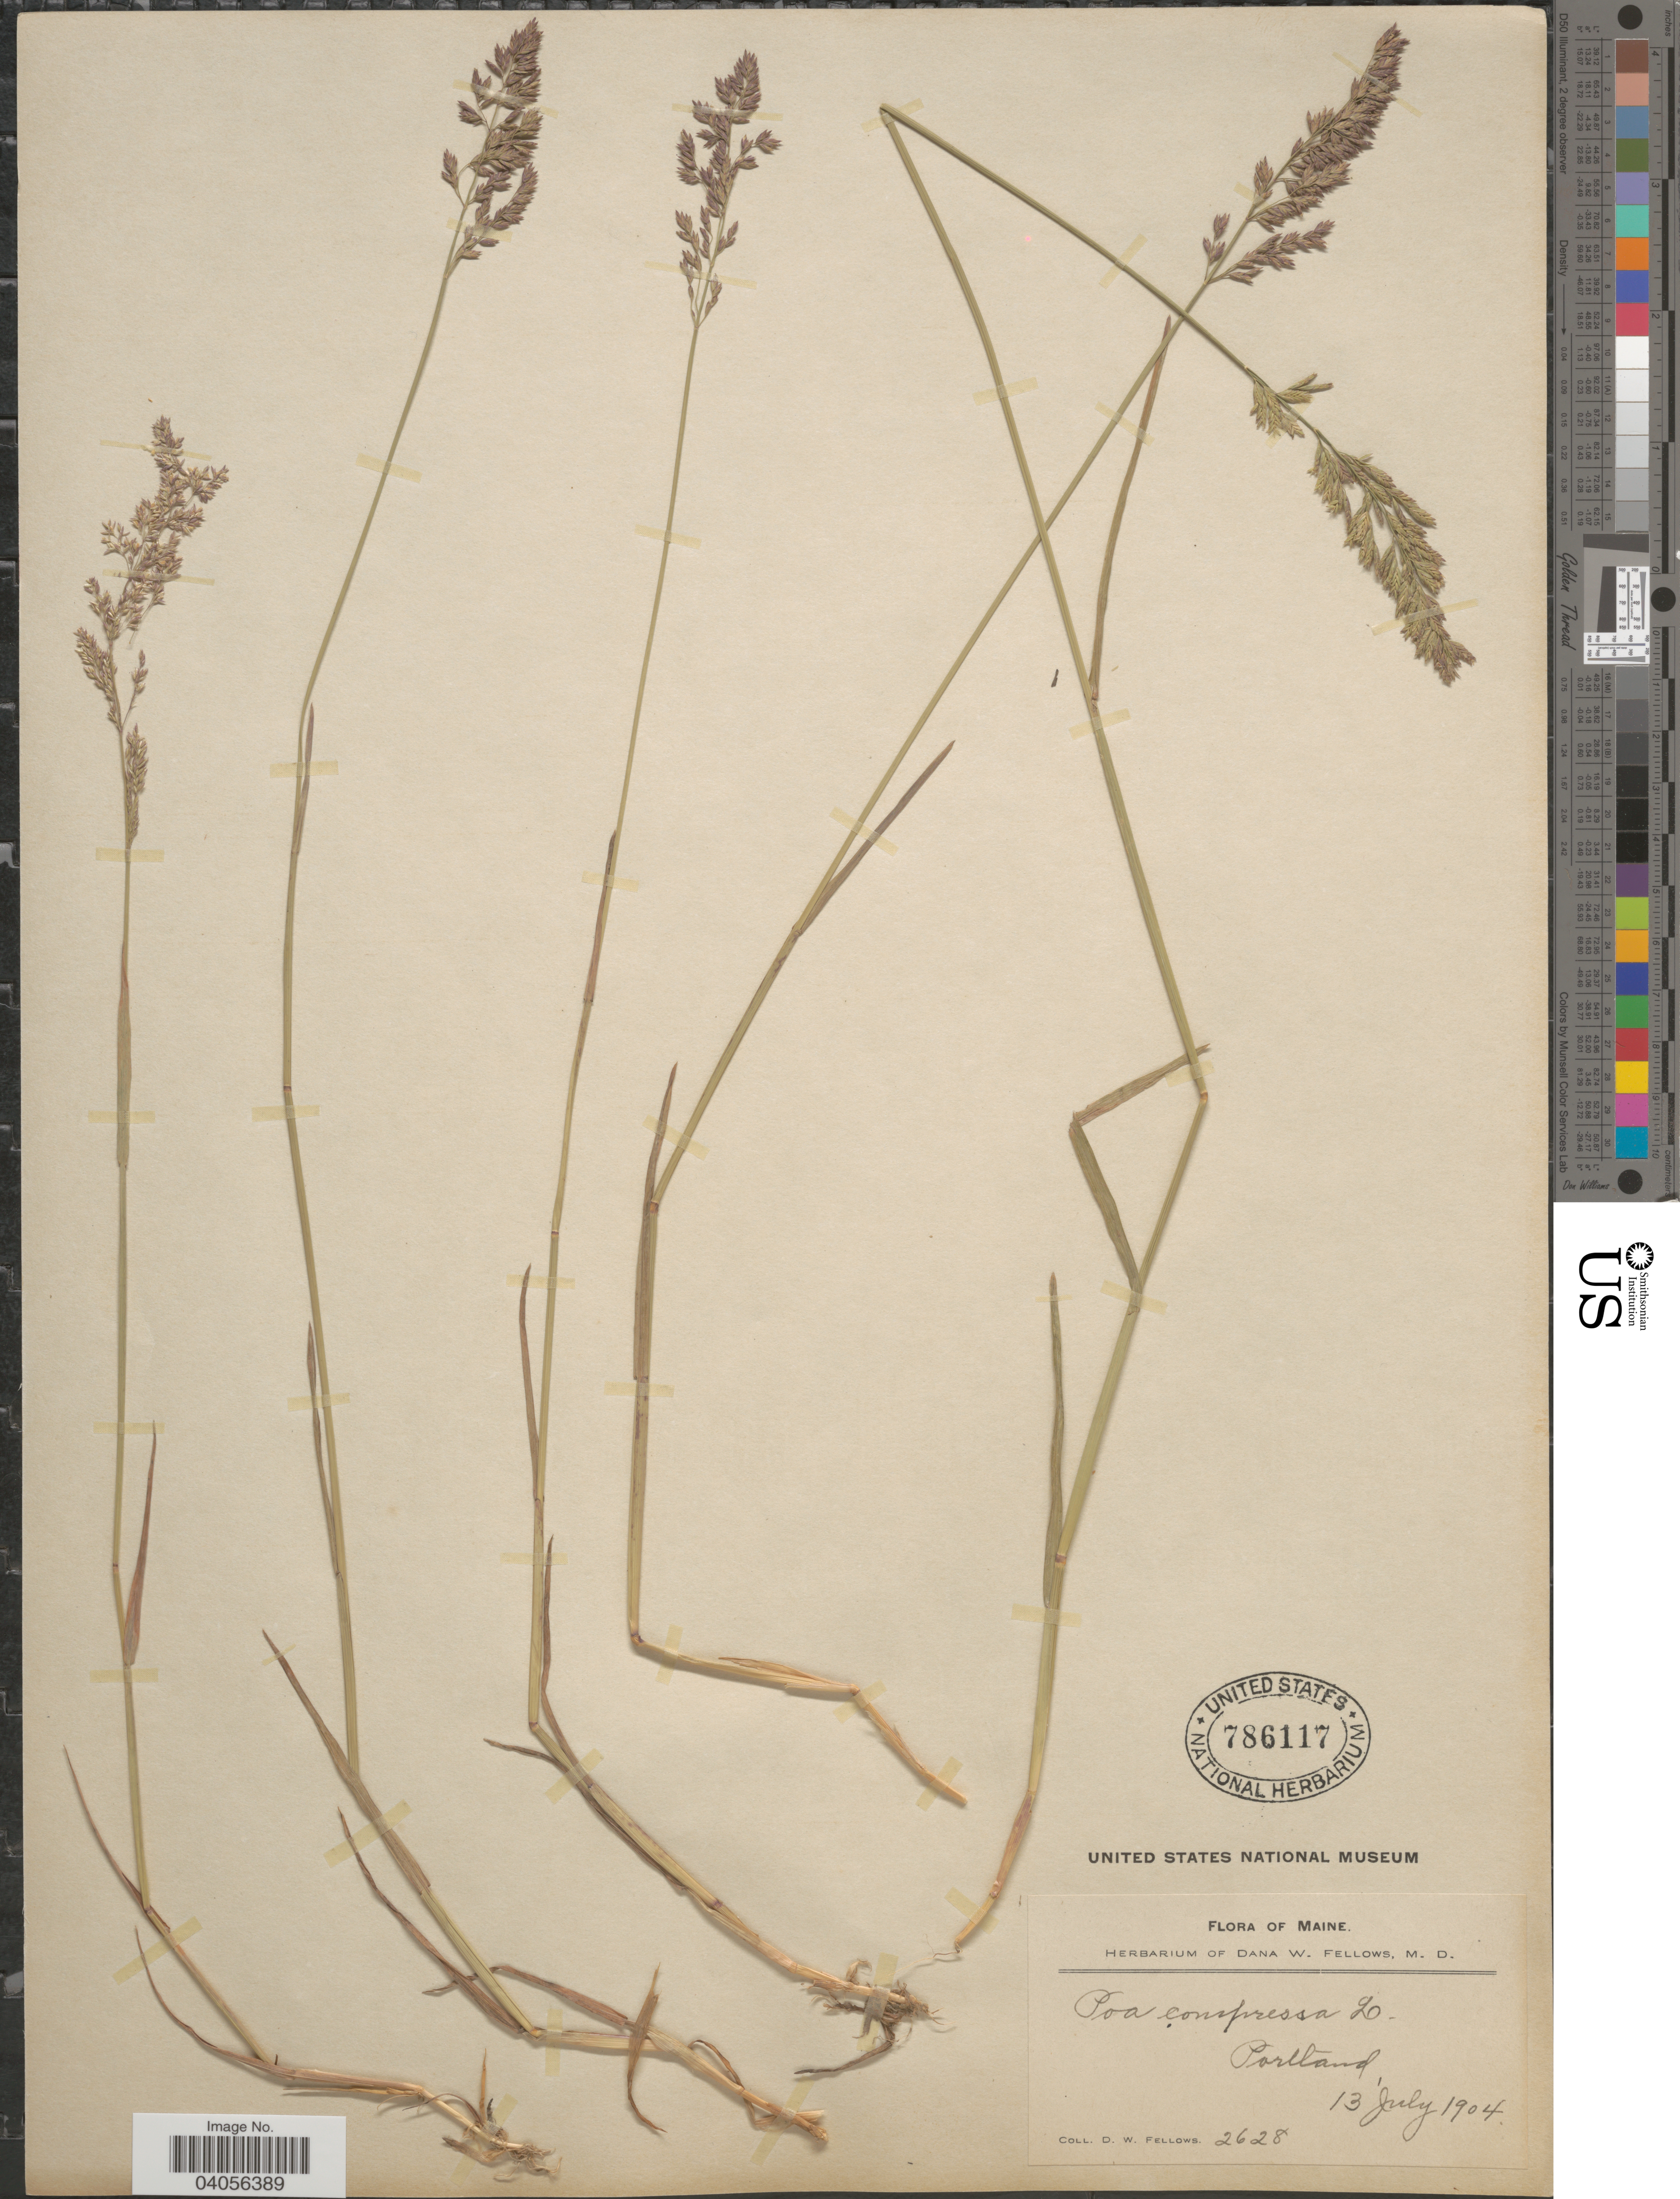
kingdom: Plantae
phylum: Tracheophyta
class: Liliopsida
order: Poales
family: Poaceae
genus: Poa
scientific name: Poa compressa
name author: L.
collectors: D. W. Fellows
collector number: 2628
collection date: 1904-07-13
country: United States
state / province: Maine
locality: Portland.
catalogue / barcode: US 786117